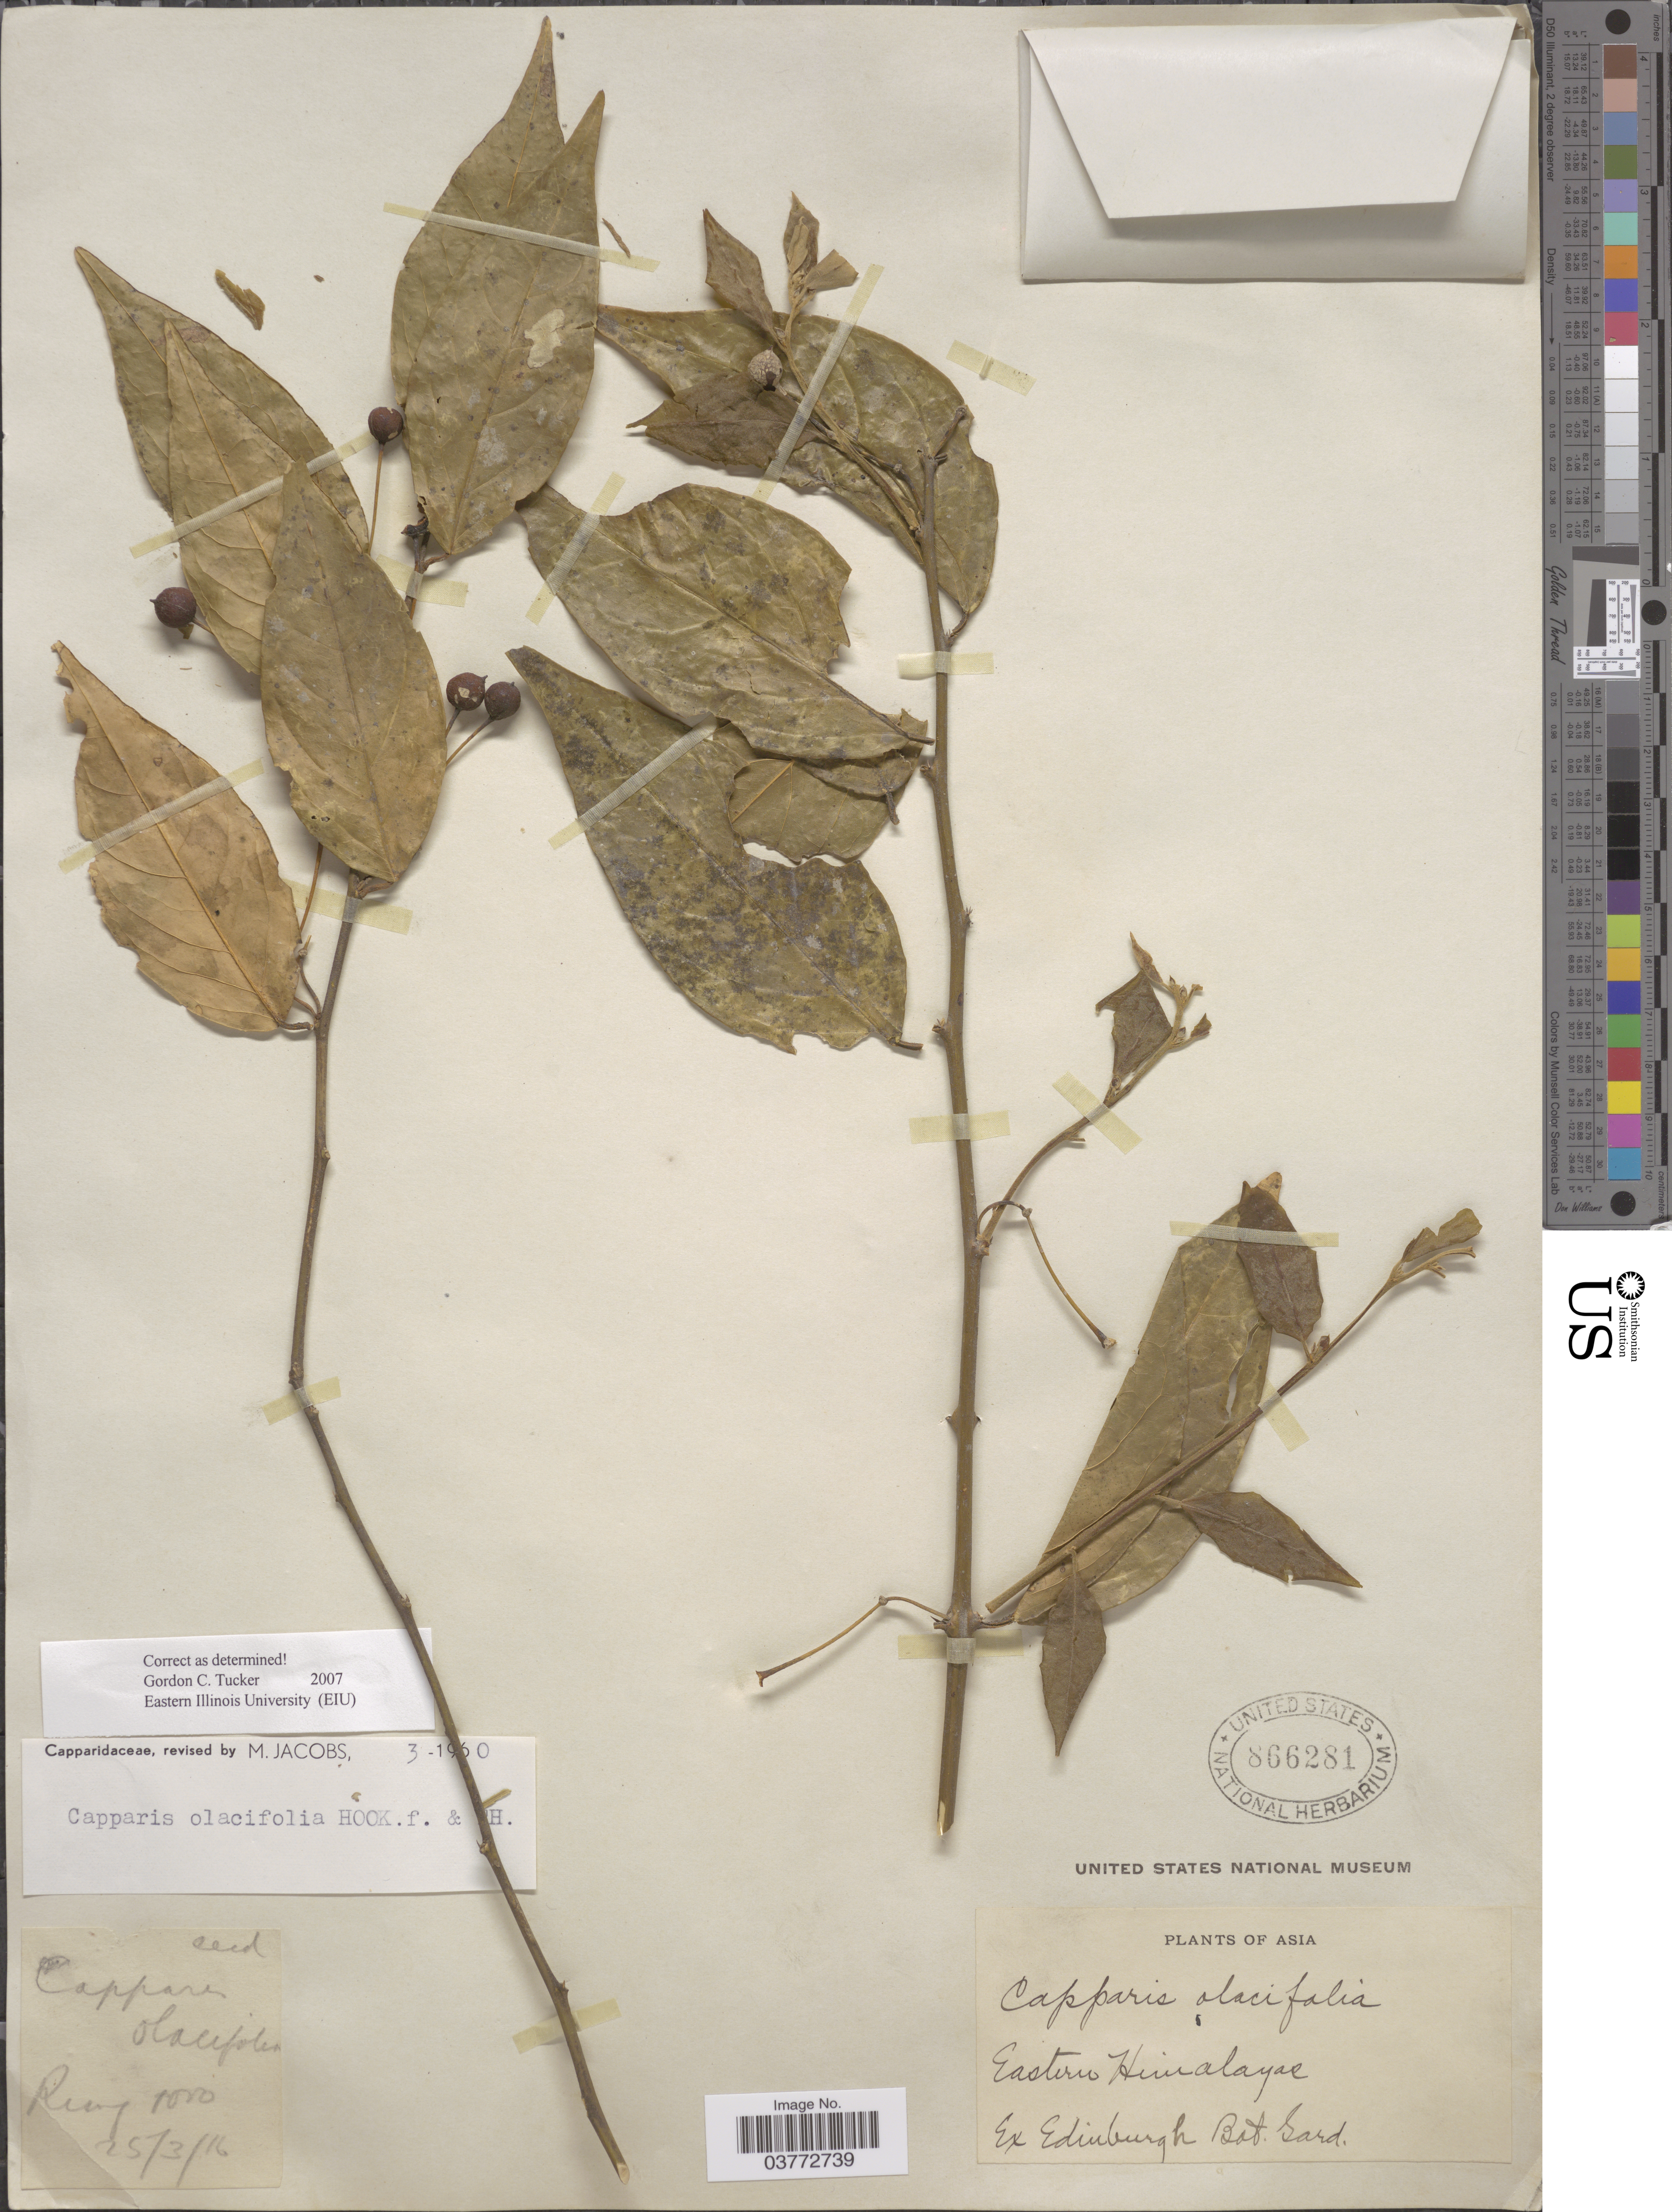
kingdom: Plantae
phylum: Tracheophyta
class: Magnoliopsida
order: Brassicales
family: Capparaceae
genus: Capparis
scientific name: Capparis olacifolia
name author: Hook. f. & Thomson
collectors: Edinburg Bot. Gard.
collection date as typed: Transcribed d/m/y: 25/3/16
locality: Asia. Eastern Himalayas. Reng [interpreted].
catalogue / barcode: US 866281